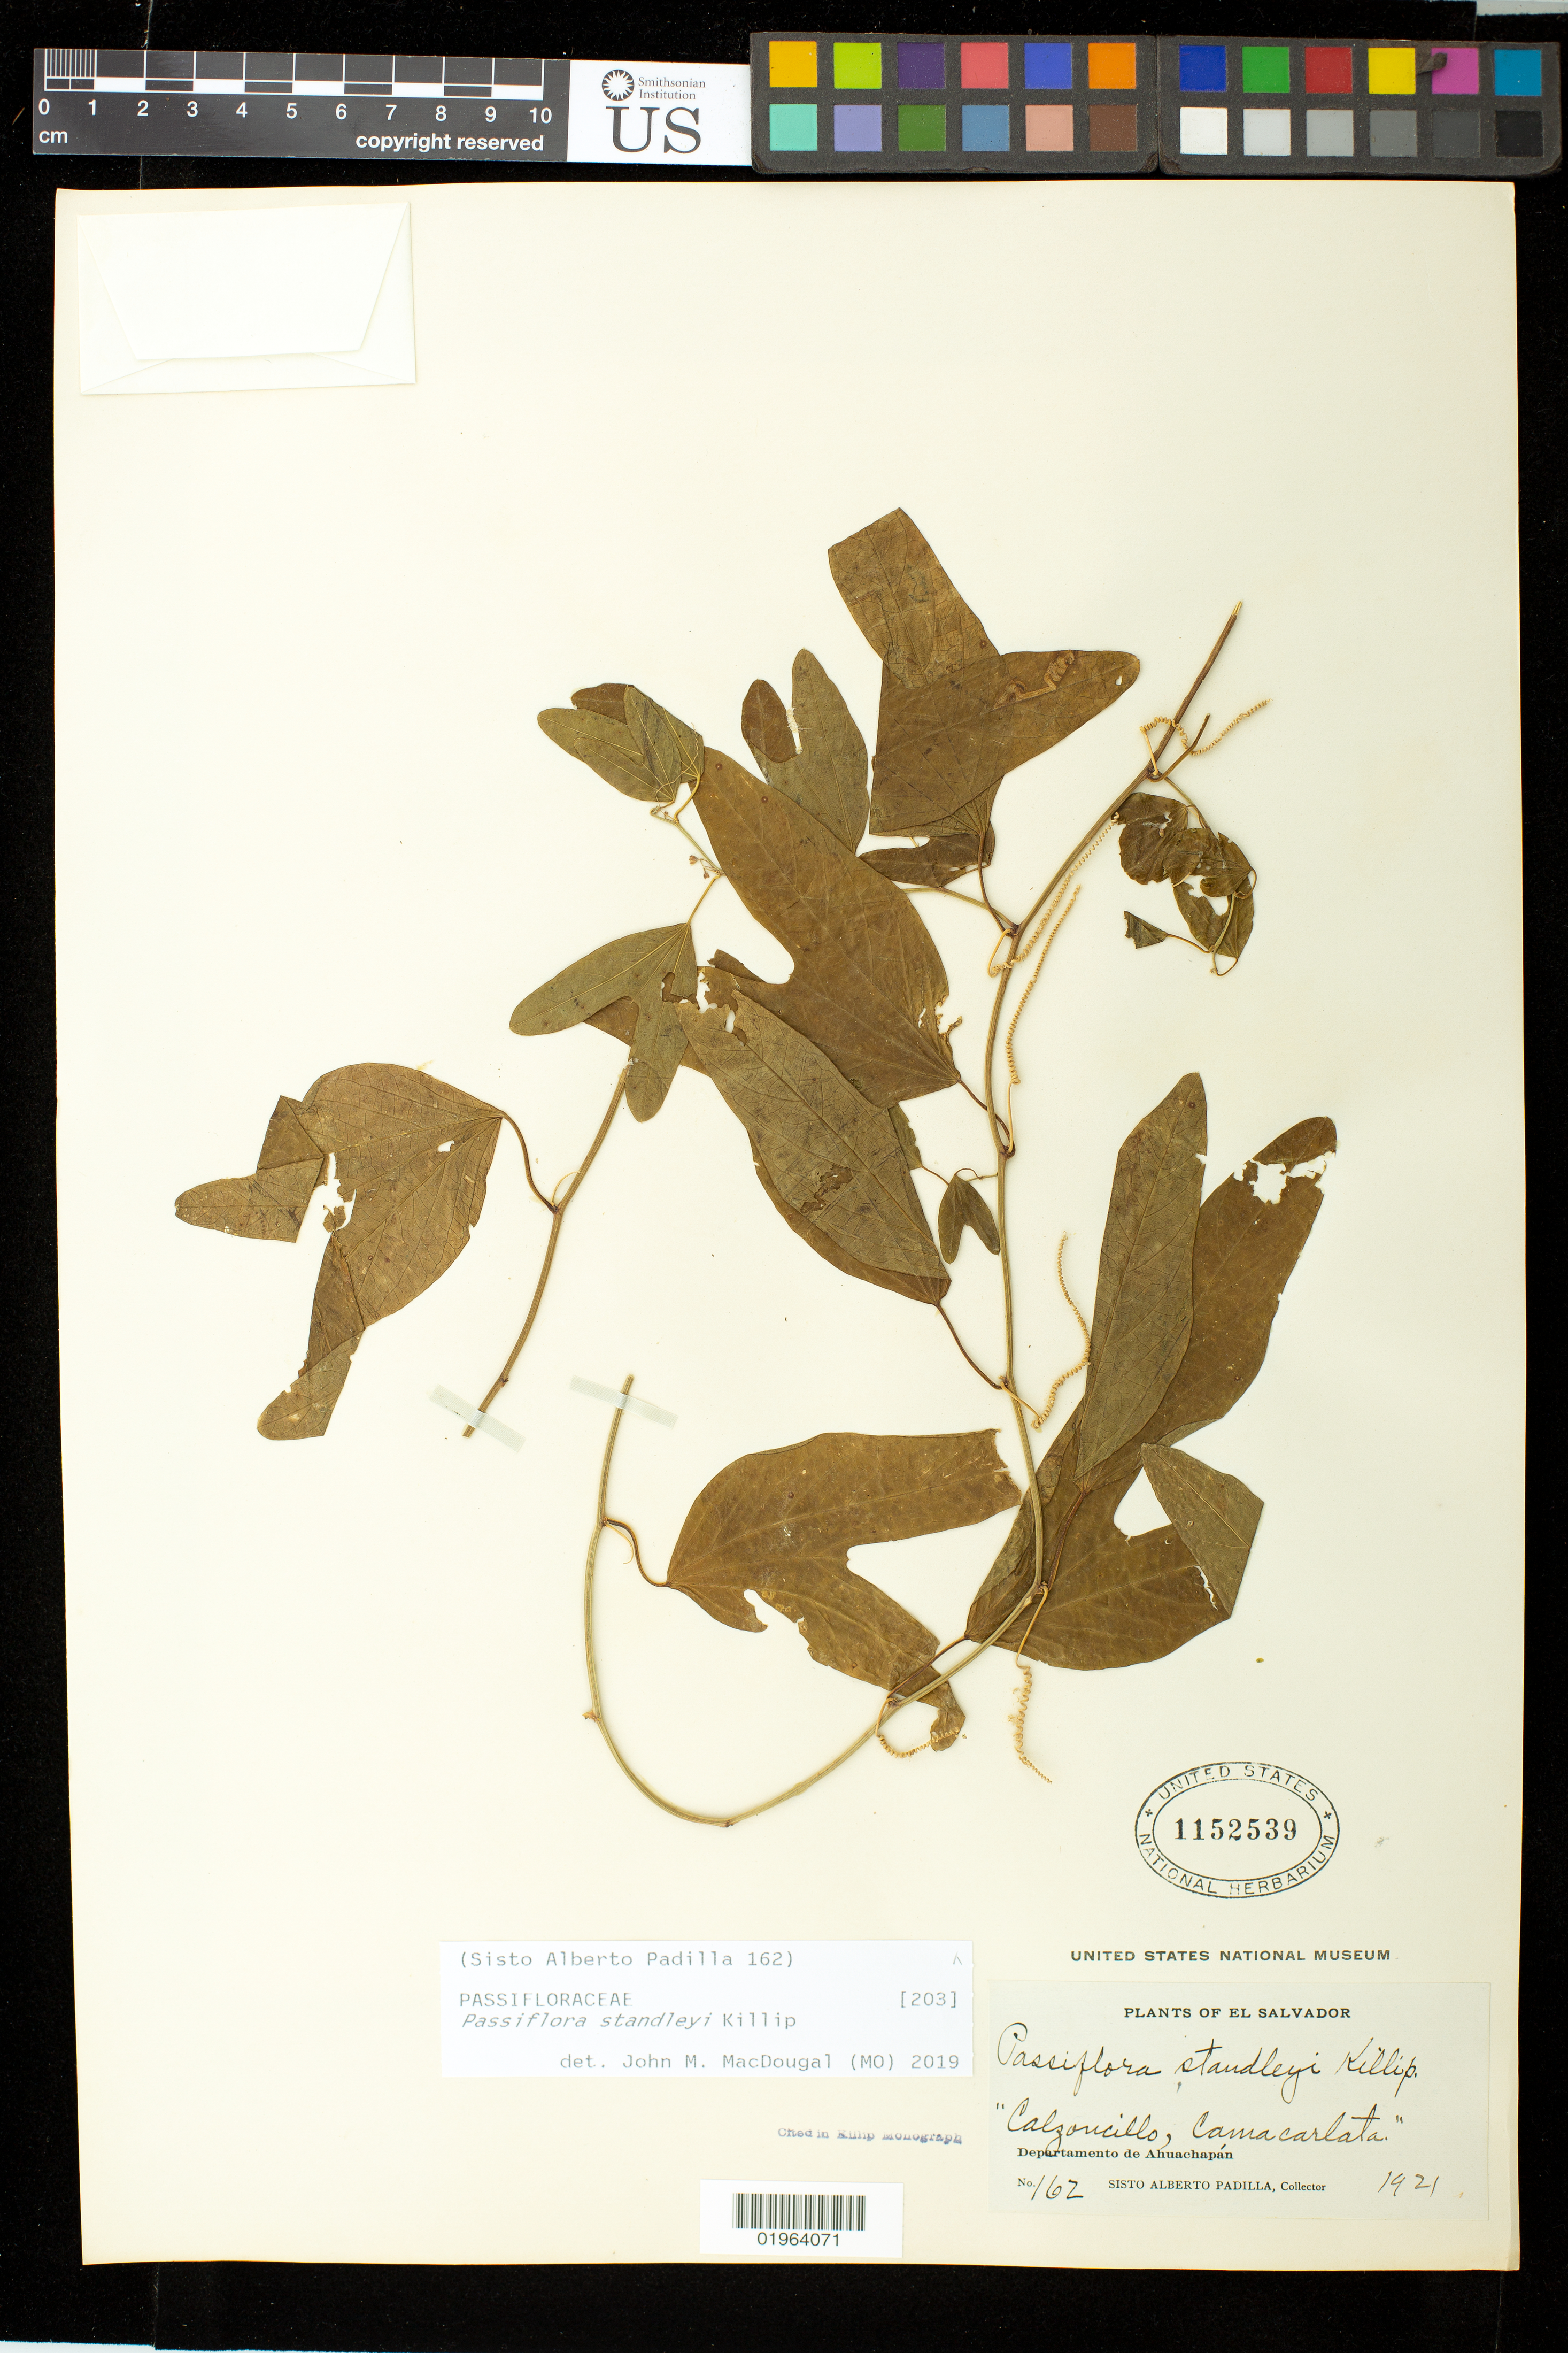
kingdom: Plantae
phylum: Tracheophyta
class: Magnoliopsida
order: Malpighiales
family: Passifloraceae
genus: Passiflora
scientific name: Passiflora standleyi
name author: Killip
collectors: S. A. Padilla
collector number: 162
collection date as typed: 1921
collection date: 1921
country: El Salvador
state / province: Ahuachapán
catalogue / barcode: US 1152539